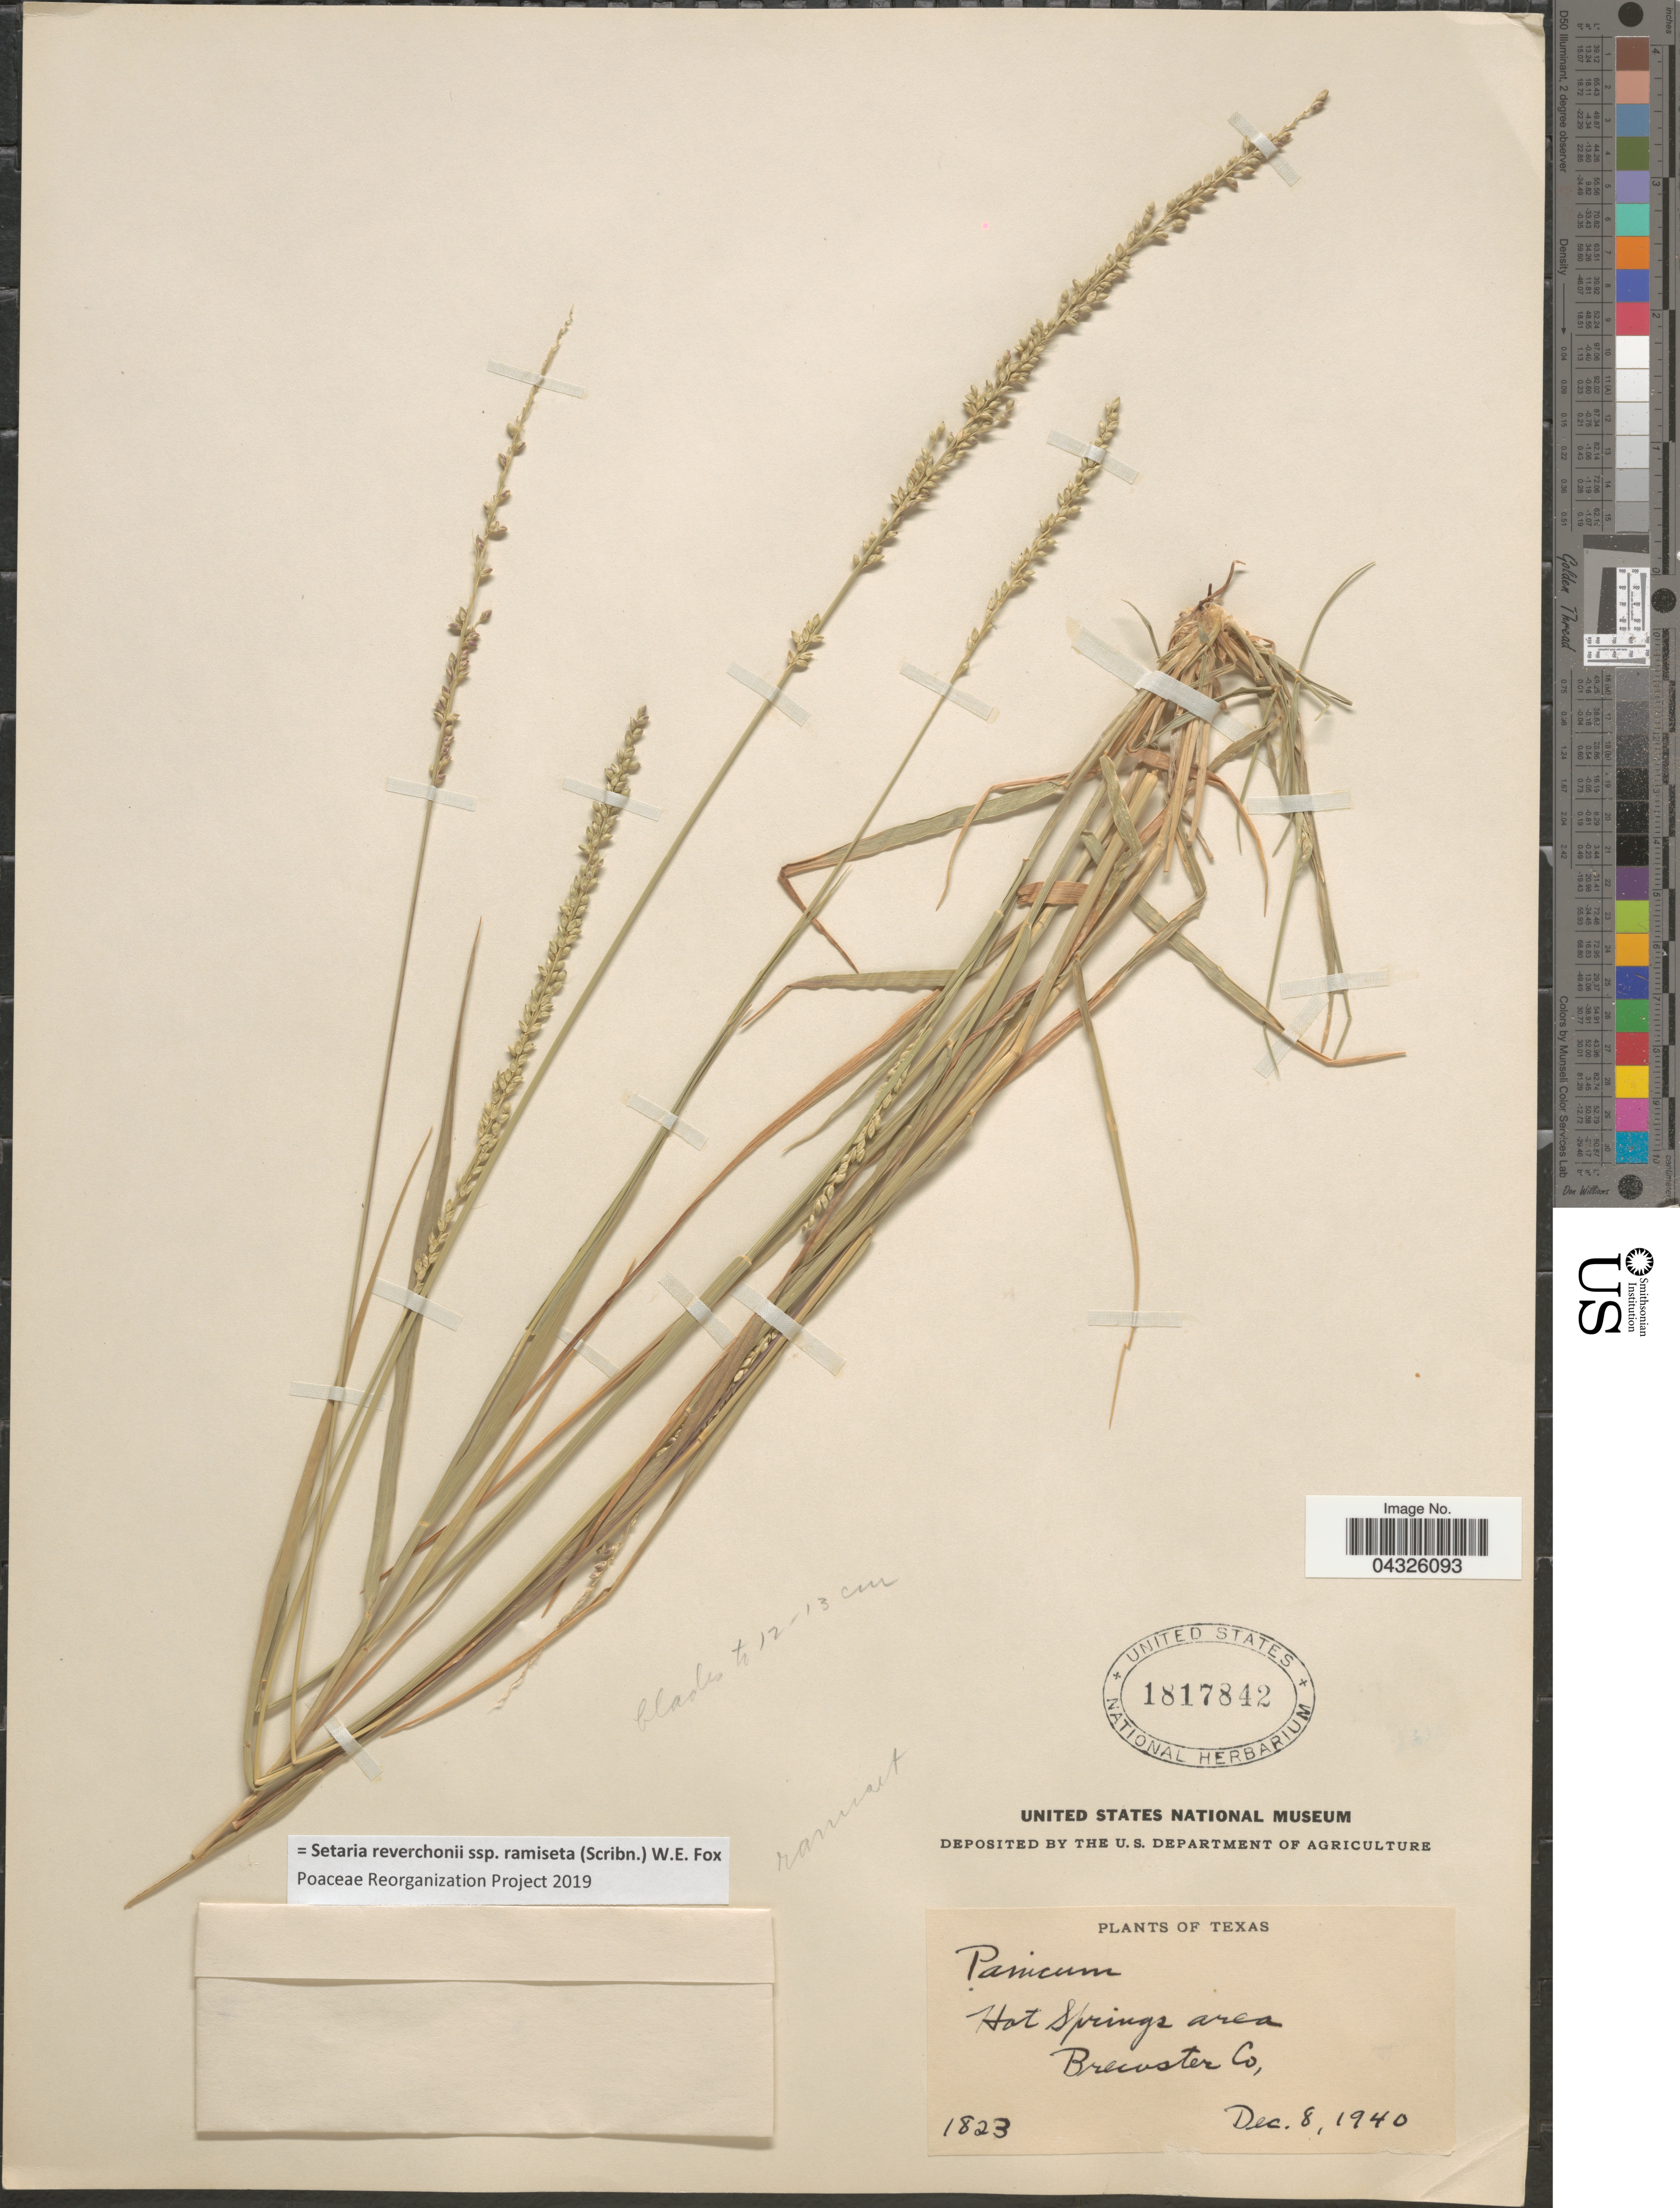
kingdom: Plantae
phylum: Tracheophyta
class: Liliopsida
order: Poales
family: Poaceae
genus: Setaria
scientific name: Setaria reverchonii subsp. ramiseta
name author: (Scribn.) W.E. Fox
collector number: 1823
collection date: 1940-12-08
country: United States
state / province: Texas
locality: Hot Springs area. Brewster Co.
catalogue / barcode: US 1817842